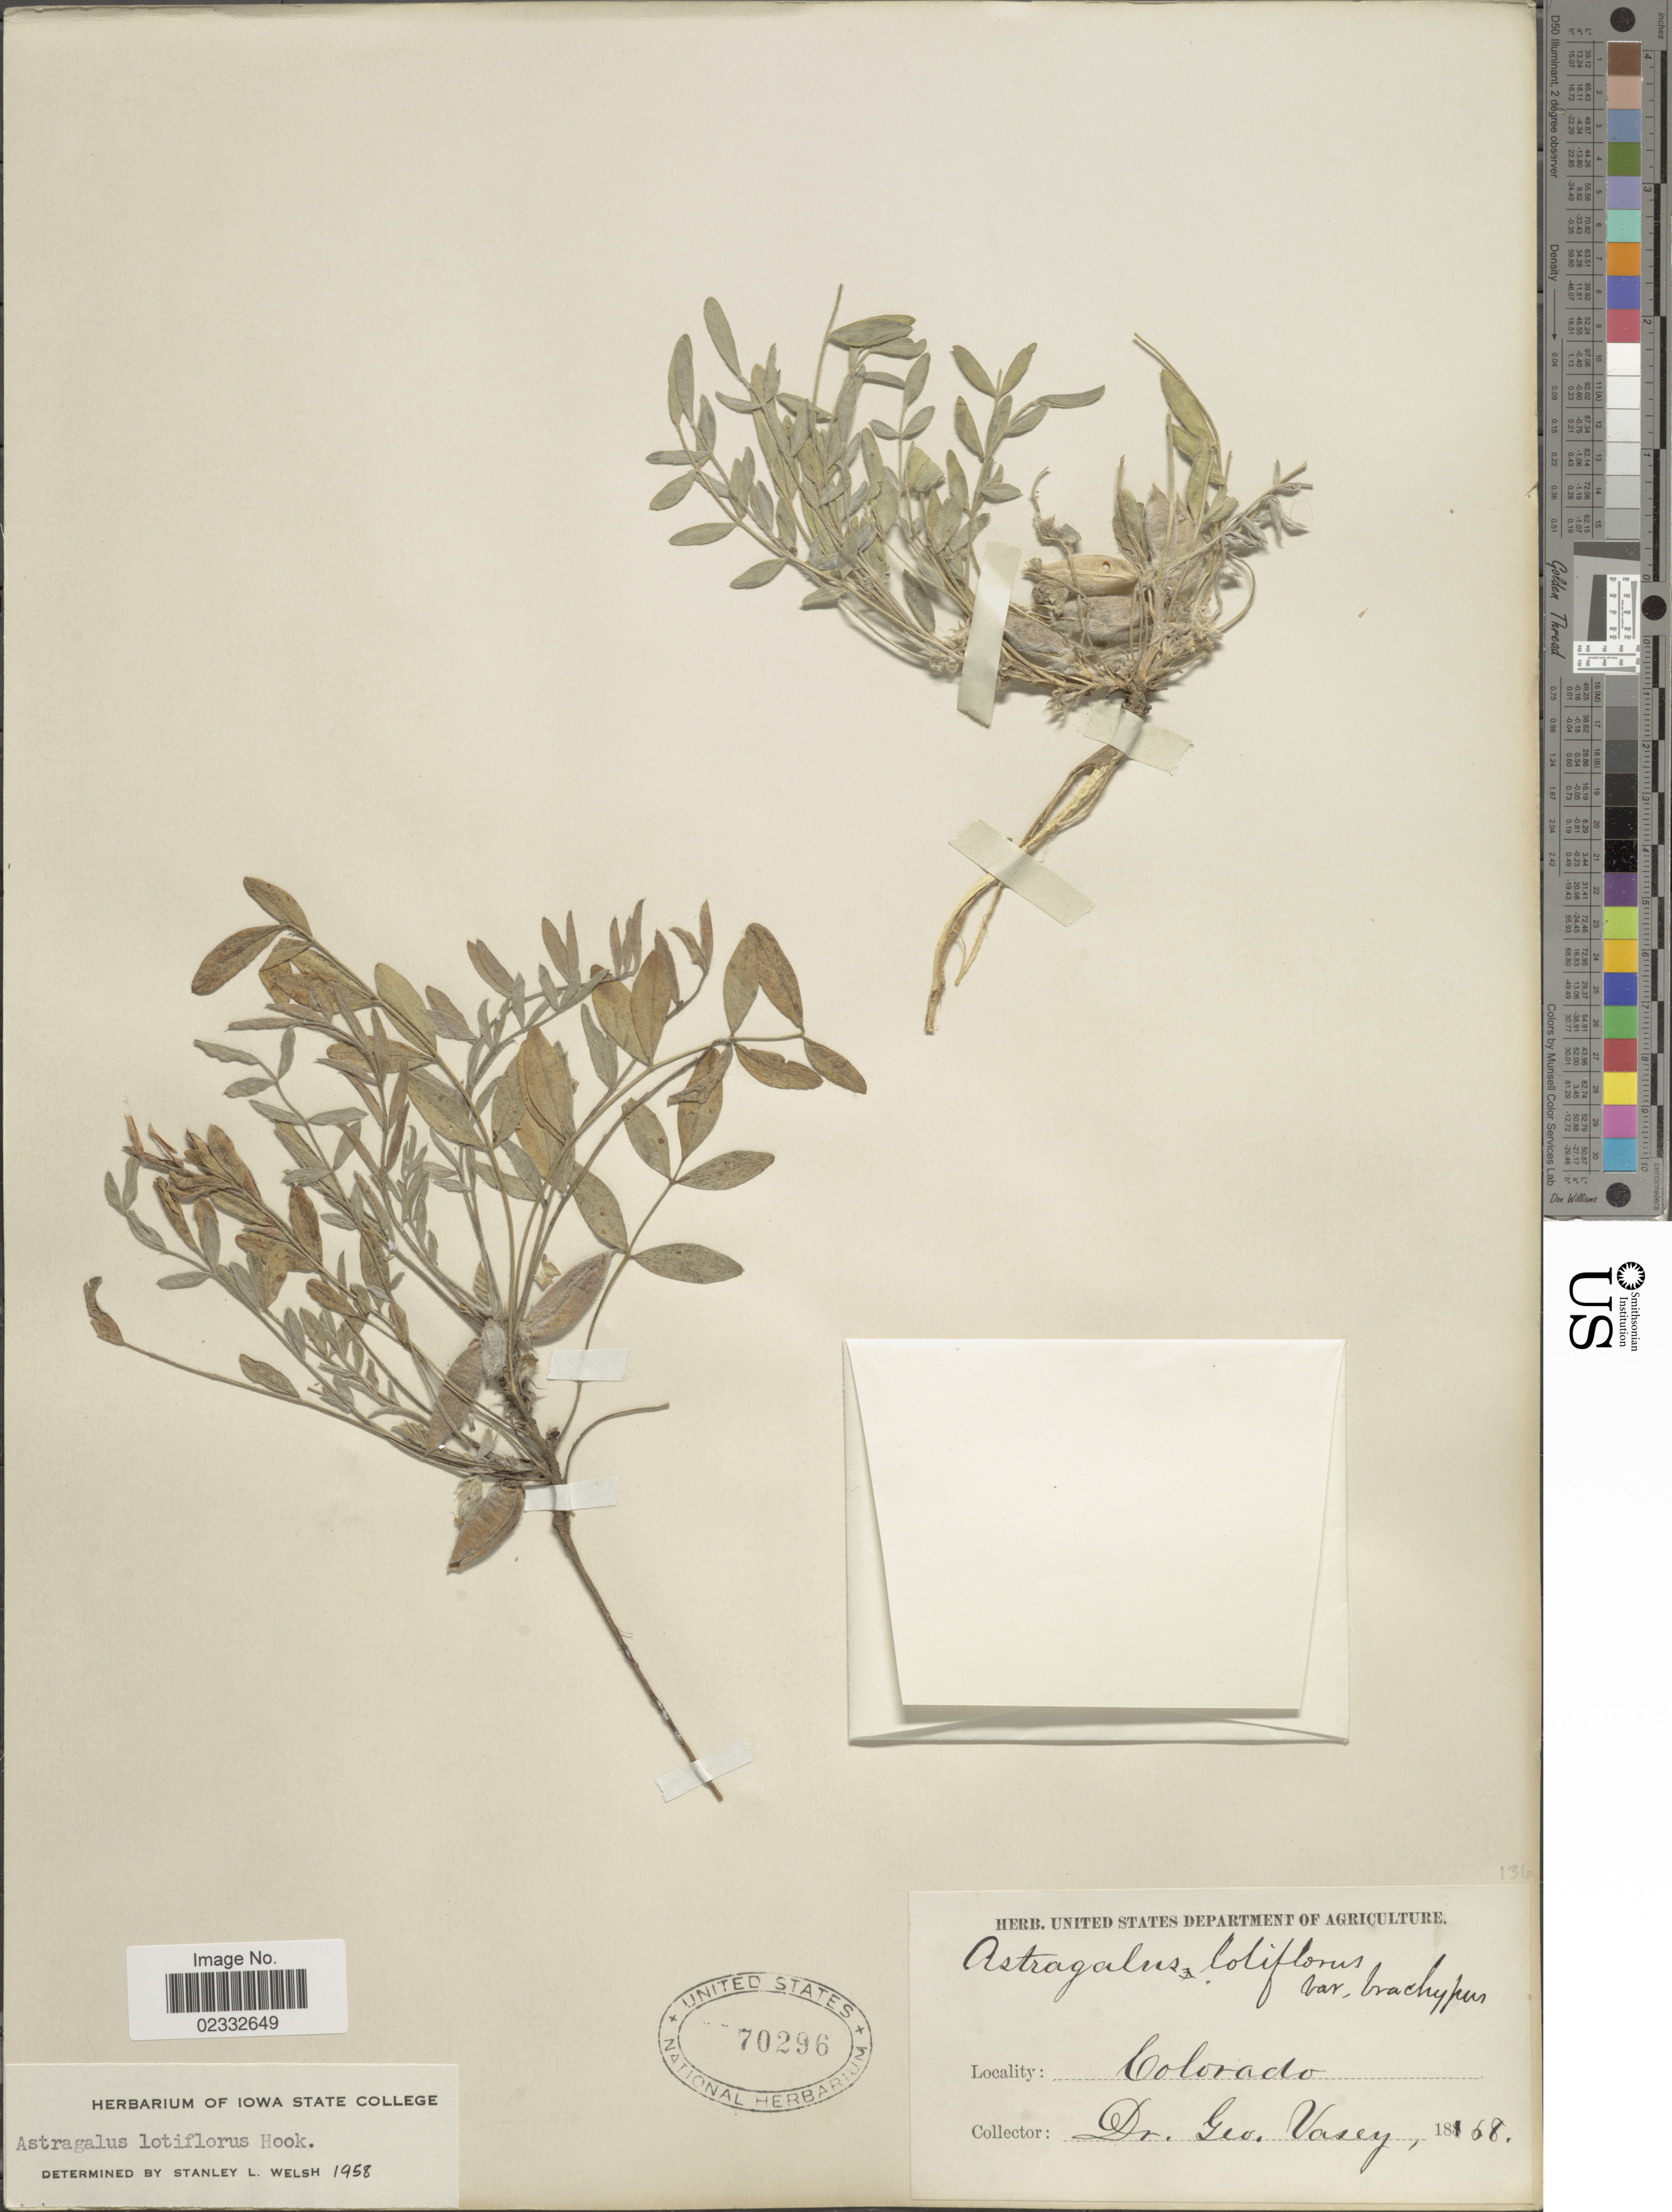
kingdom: Plantae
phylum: Tracheophyta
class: Magnoliopsida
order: Fabales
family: Fabaceae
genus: Astragalus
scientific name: Astragalus lotiflorus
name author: Hook.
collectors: G. Vasey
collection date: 1868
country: United States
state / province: Colorado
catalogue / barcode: US 70296